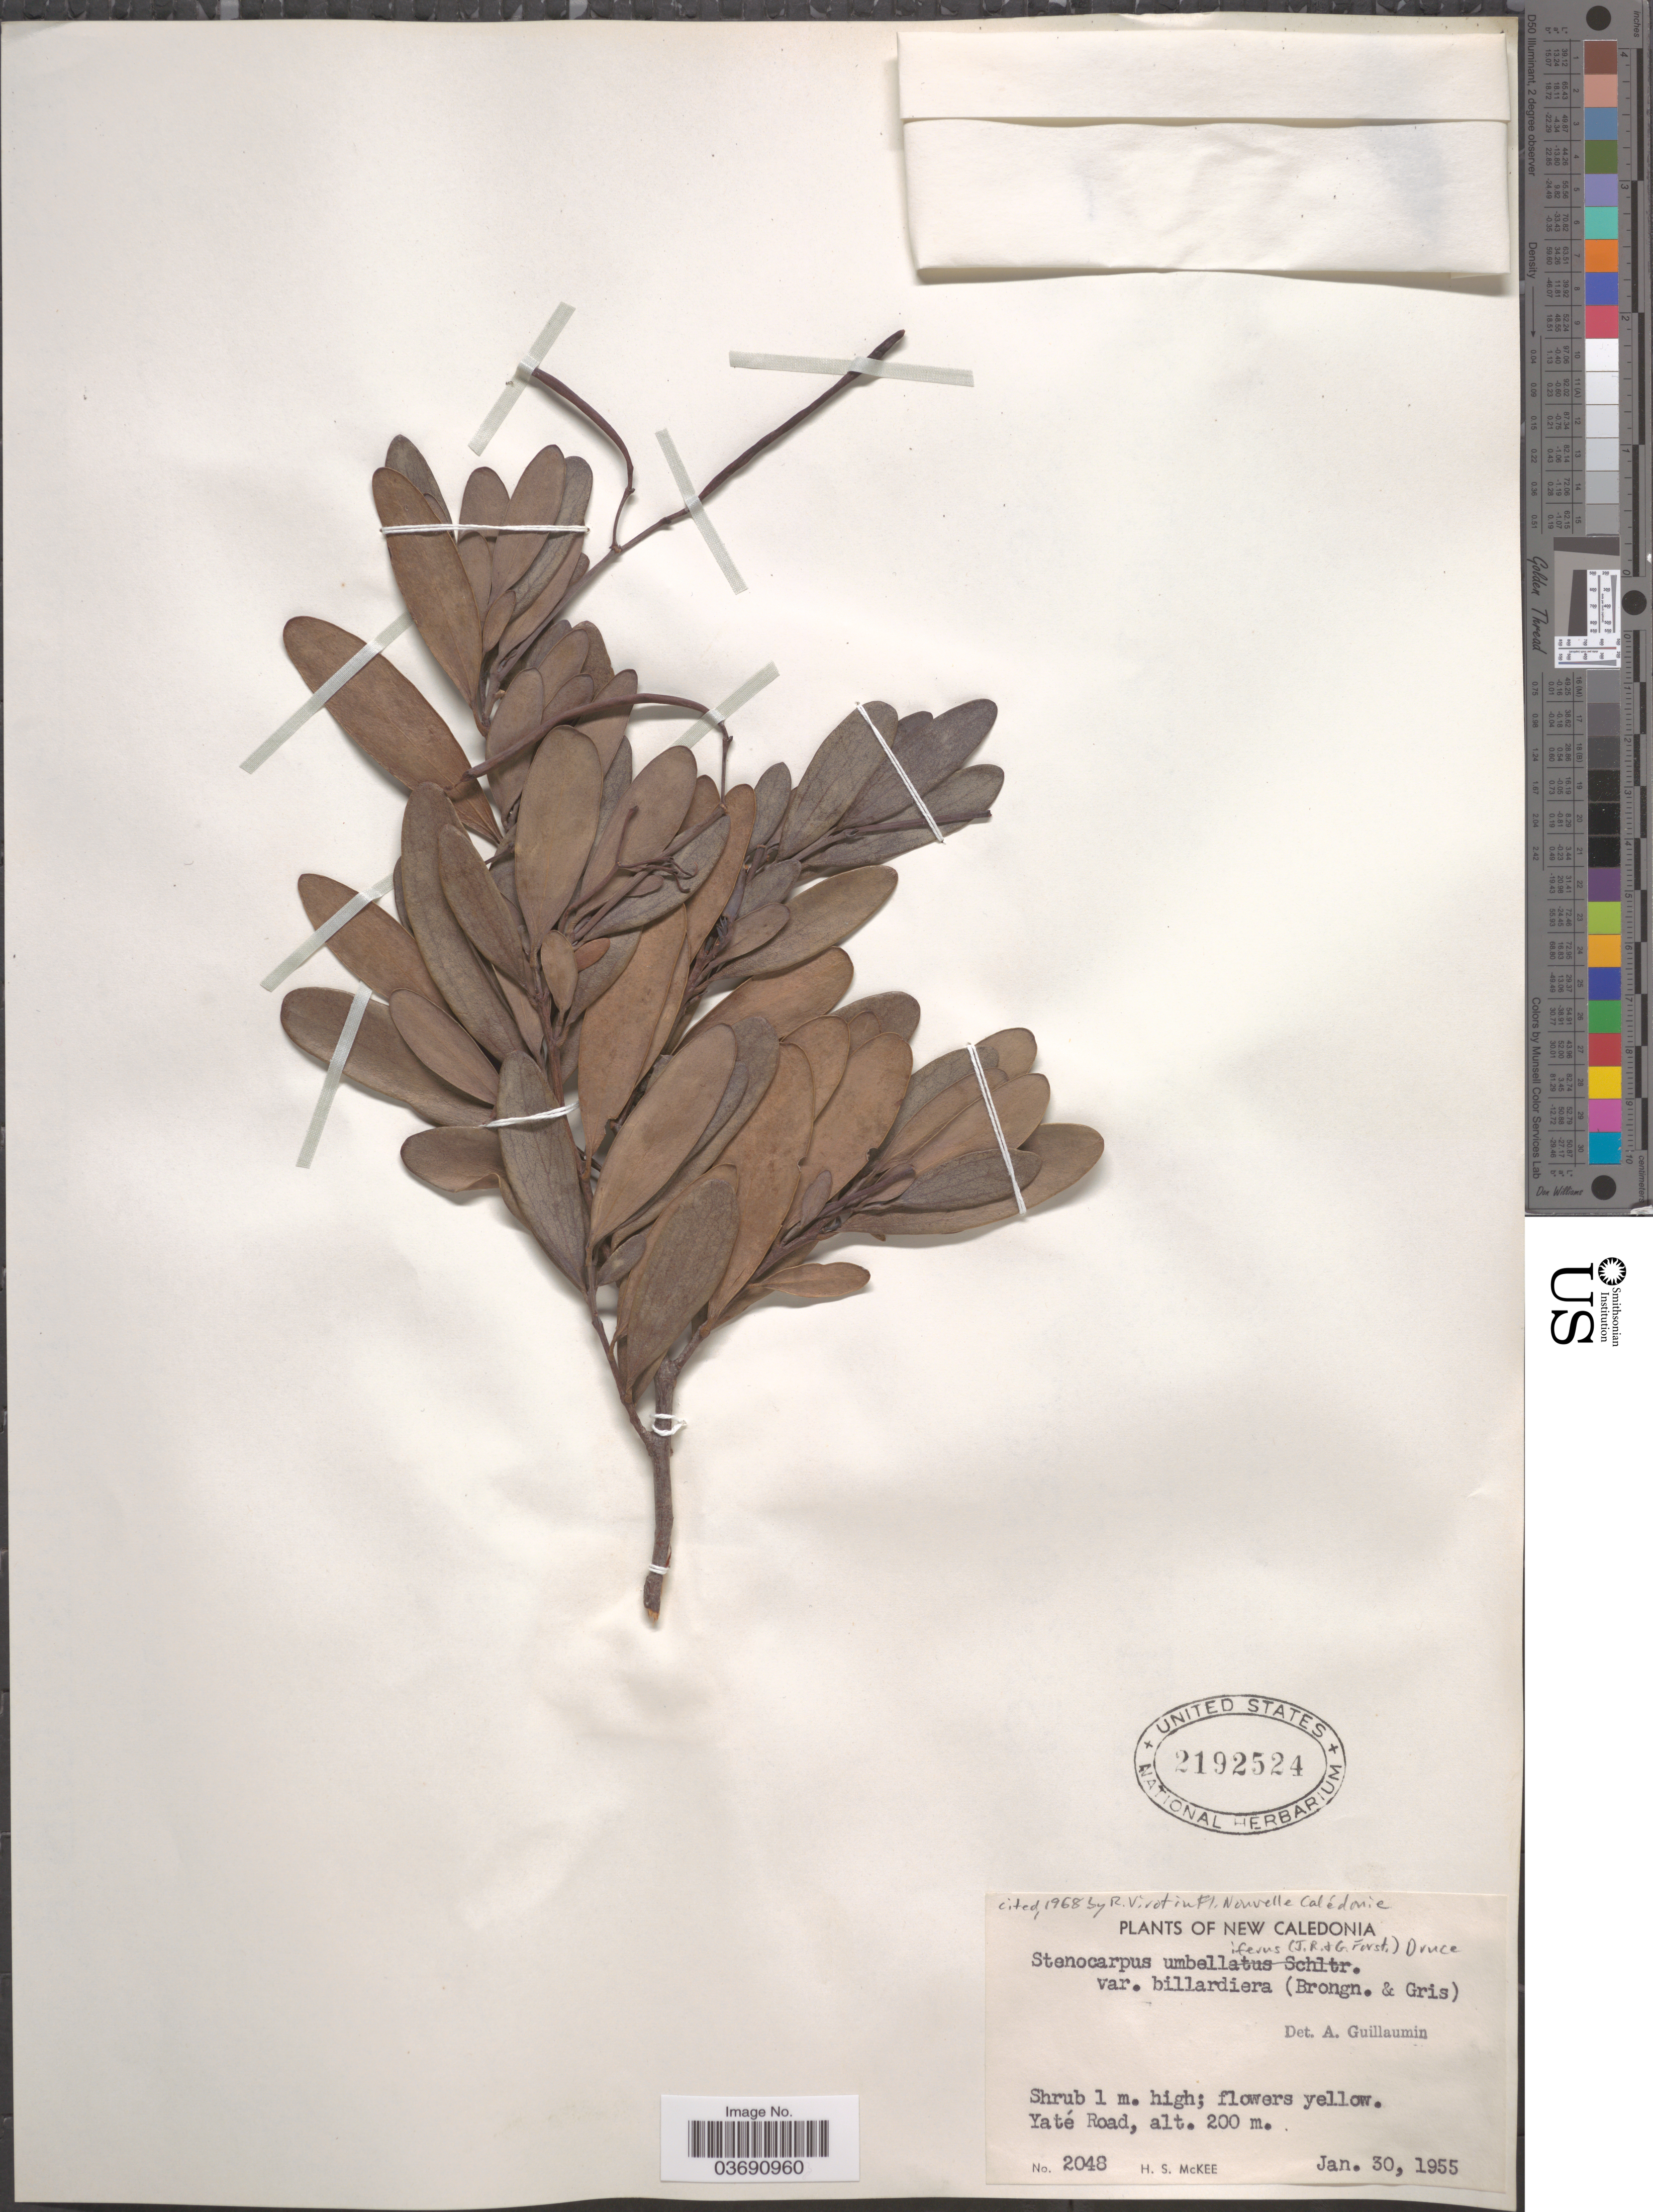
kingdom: Plantae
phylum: Tracheophyta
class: Magnoliopsida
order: Proteales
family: Proteaceae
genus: Stenocarpus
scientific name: Stenocarpus umbellifer var. billardieri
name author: (Brongn. & Gris) Guillaumin ex R. Virot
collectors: H. S. McKee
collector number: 2048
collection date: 1955-01-30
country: New Caledonia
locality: Yaté Road.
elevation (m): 200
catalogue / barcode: US 2192524